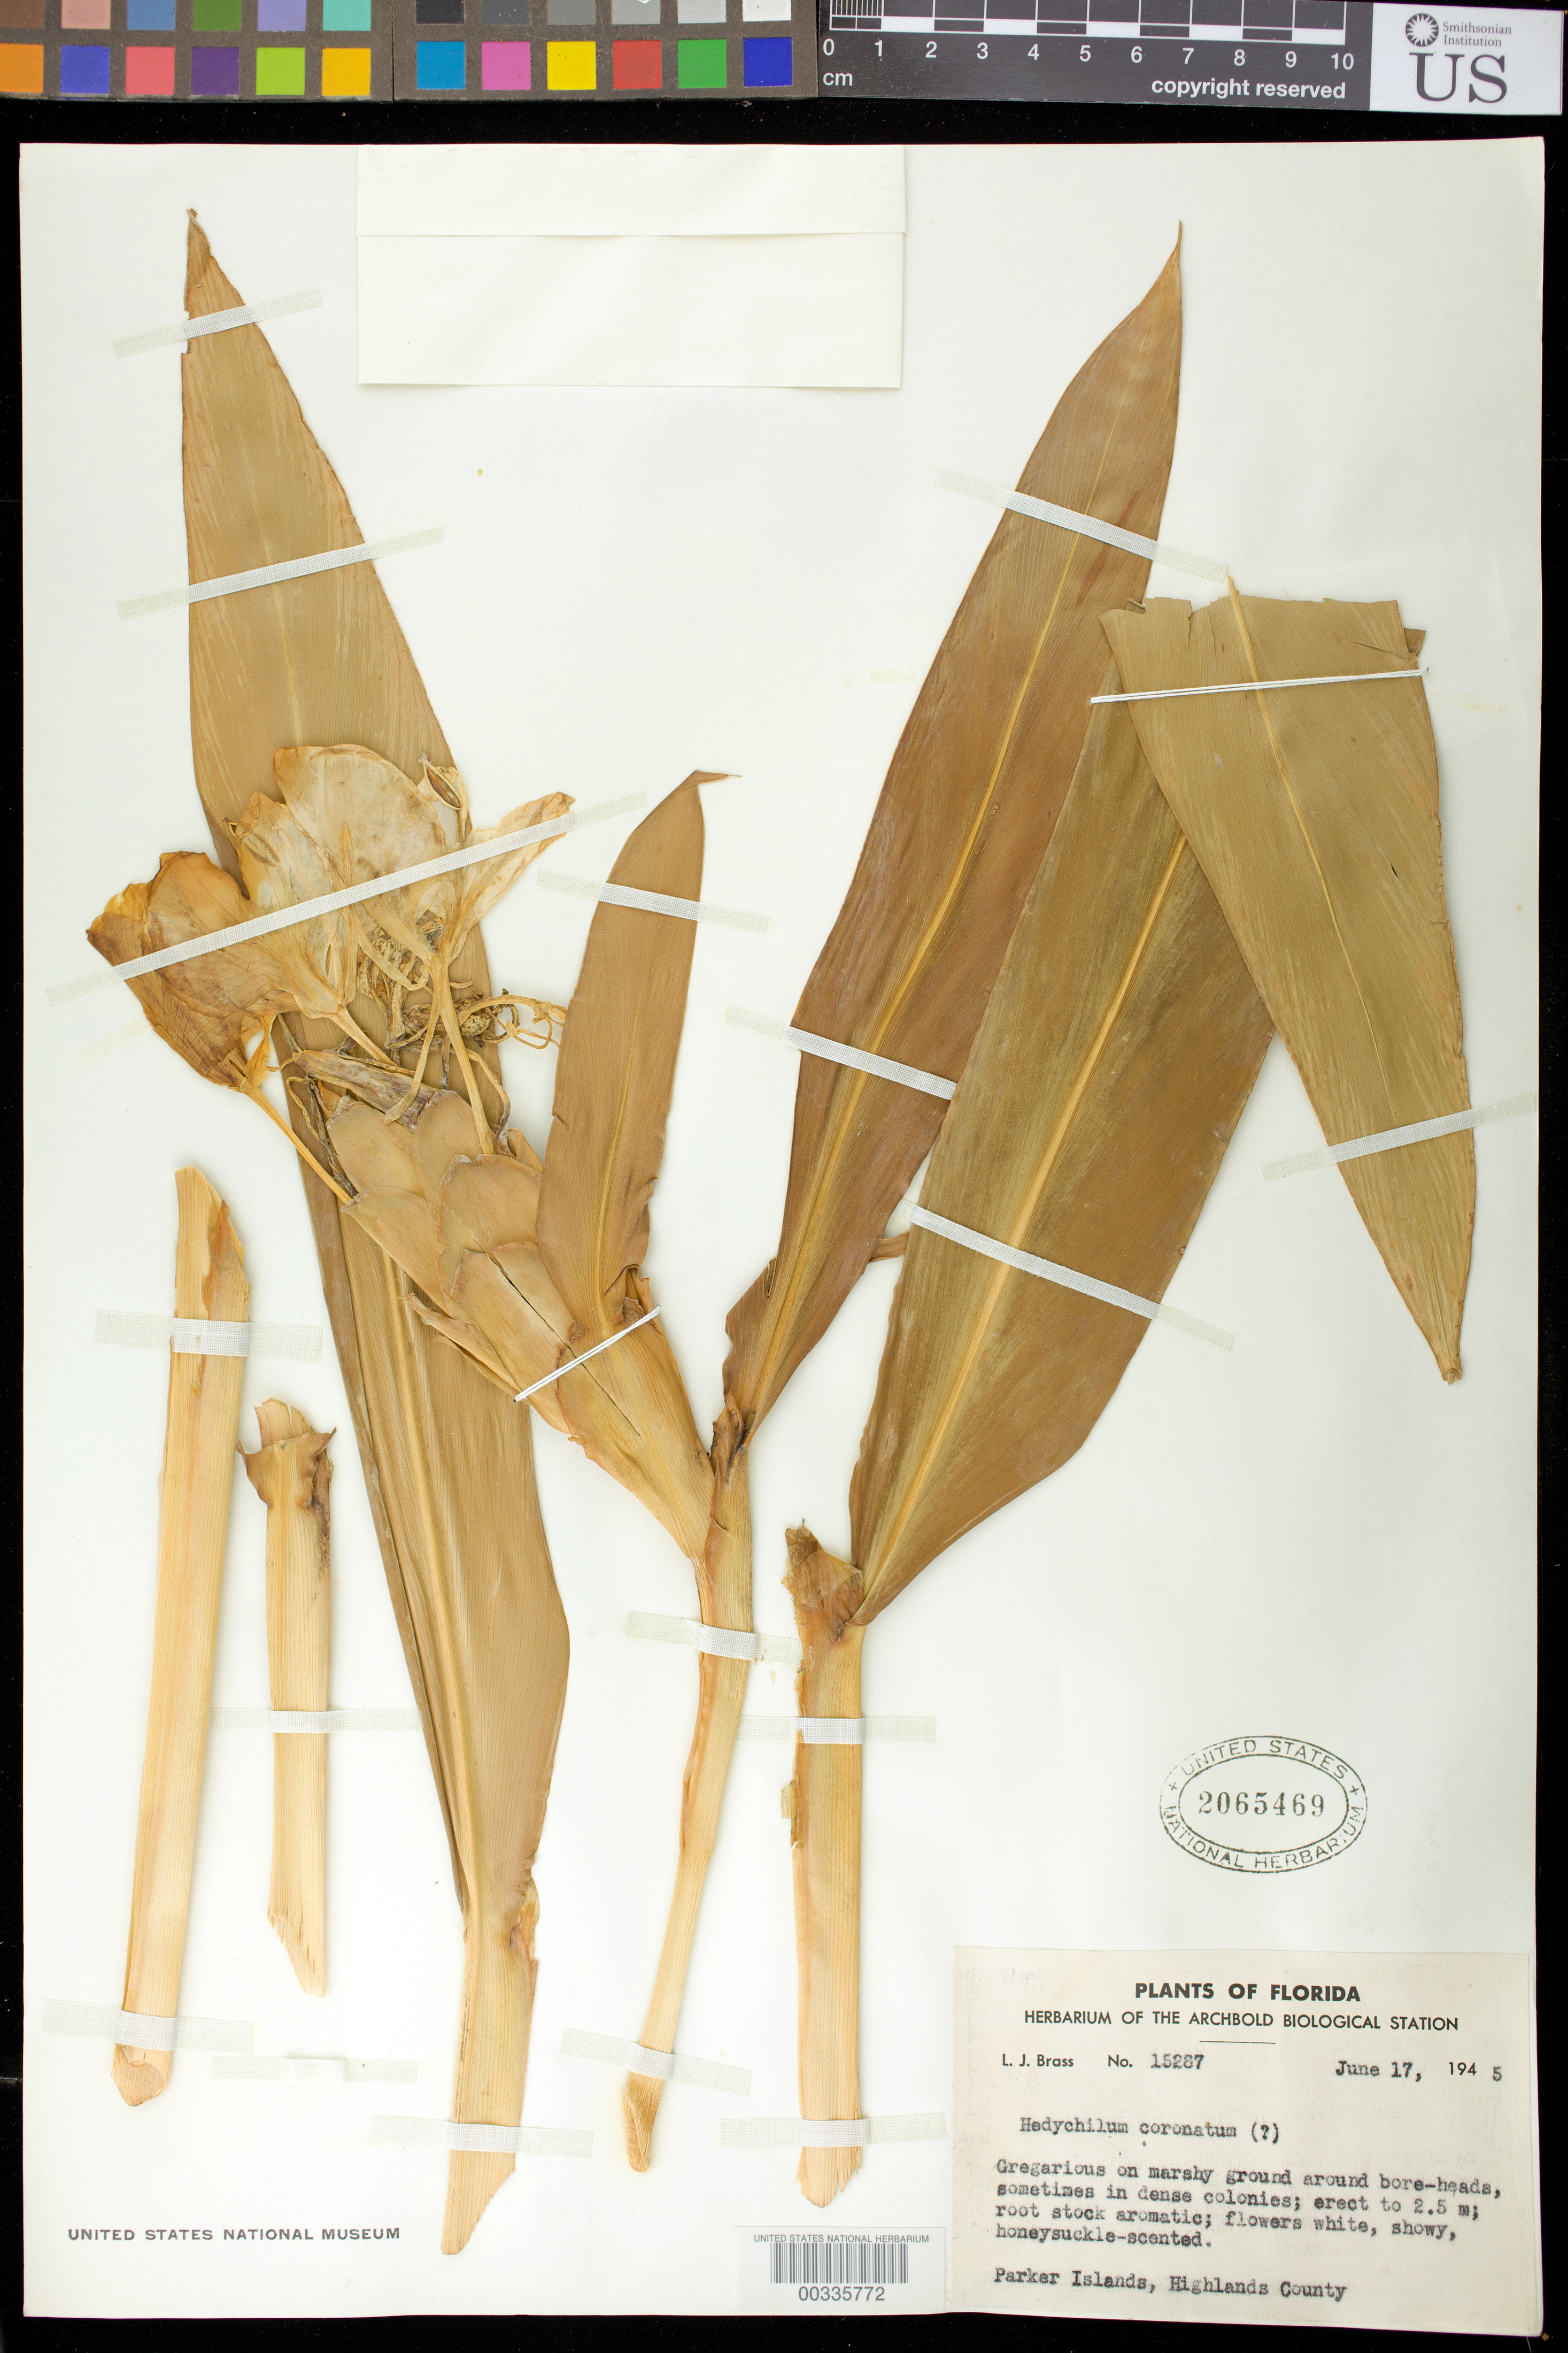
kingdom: Plantae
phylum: Tracheophyta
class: Liliopsida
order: Zingiberales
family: Zingiberaceae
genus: Hedychium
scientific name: Hedychium coronarium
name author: J. Koenig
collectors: L. J. Brass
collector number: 15287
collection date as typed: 17 Jun 1945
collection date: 1945-06-17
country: United States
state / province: Florida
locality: Southern Florida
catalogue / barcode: US 2065469